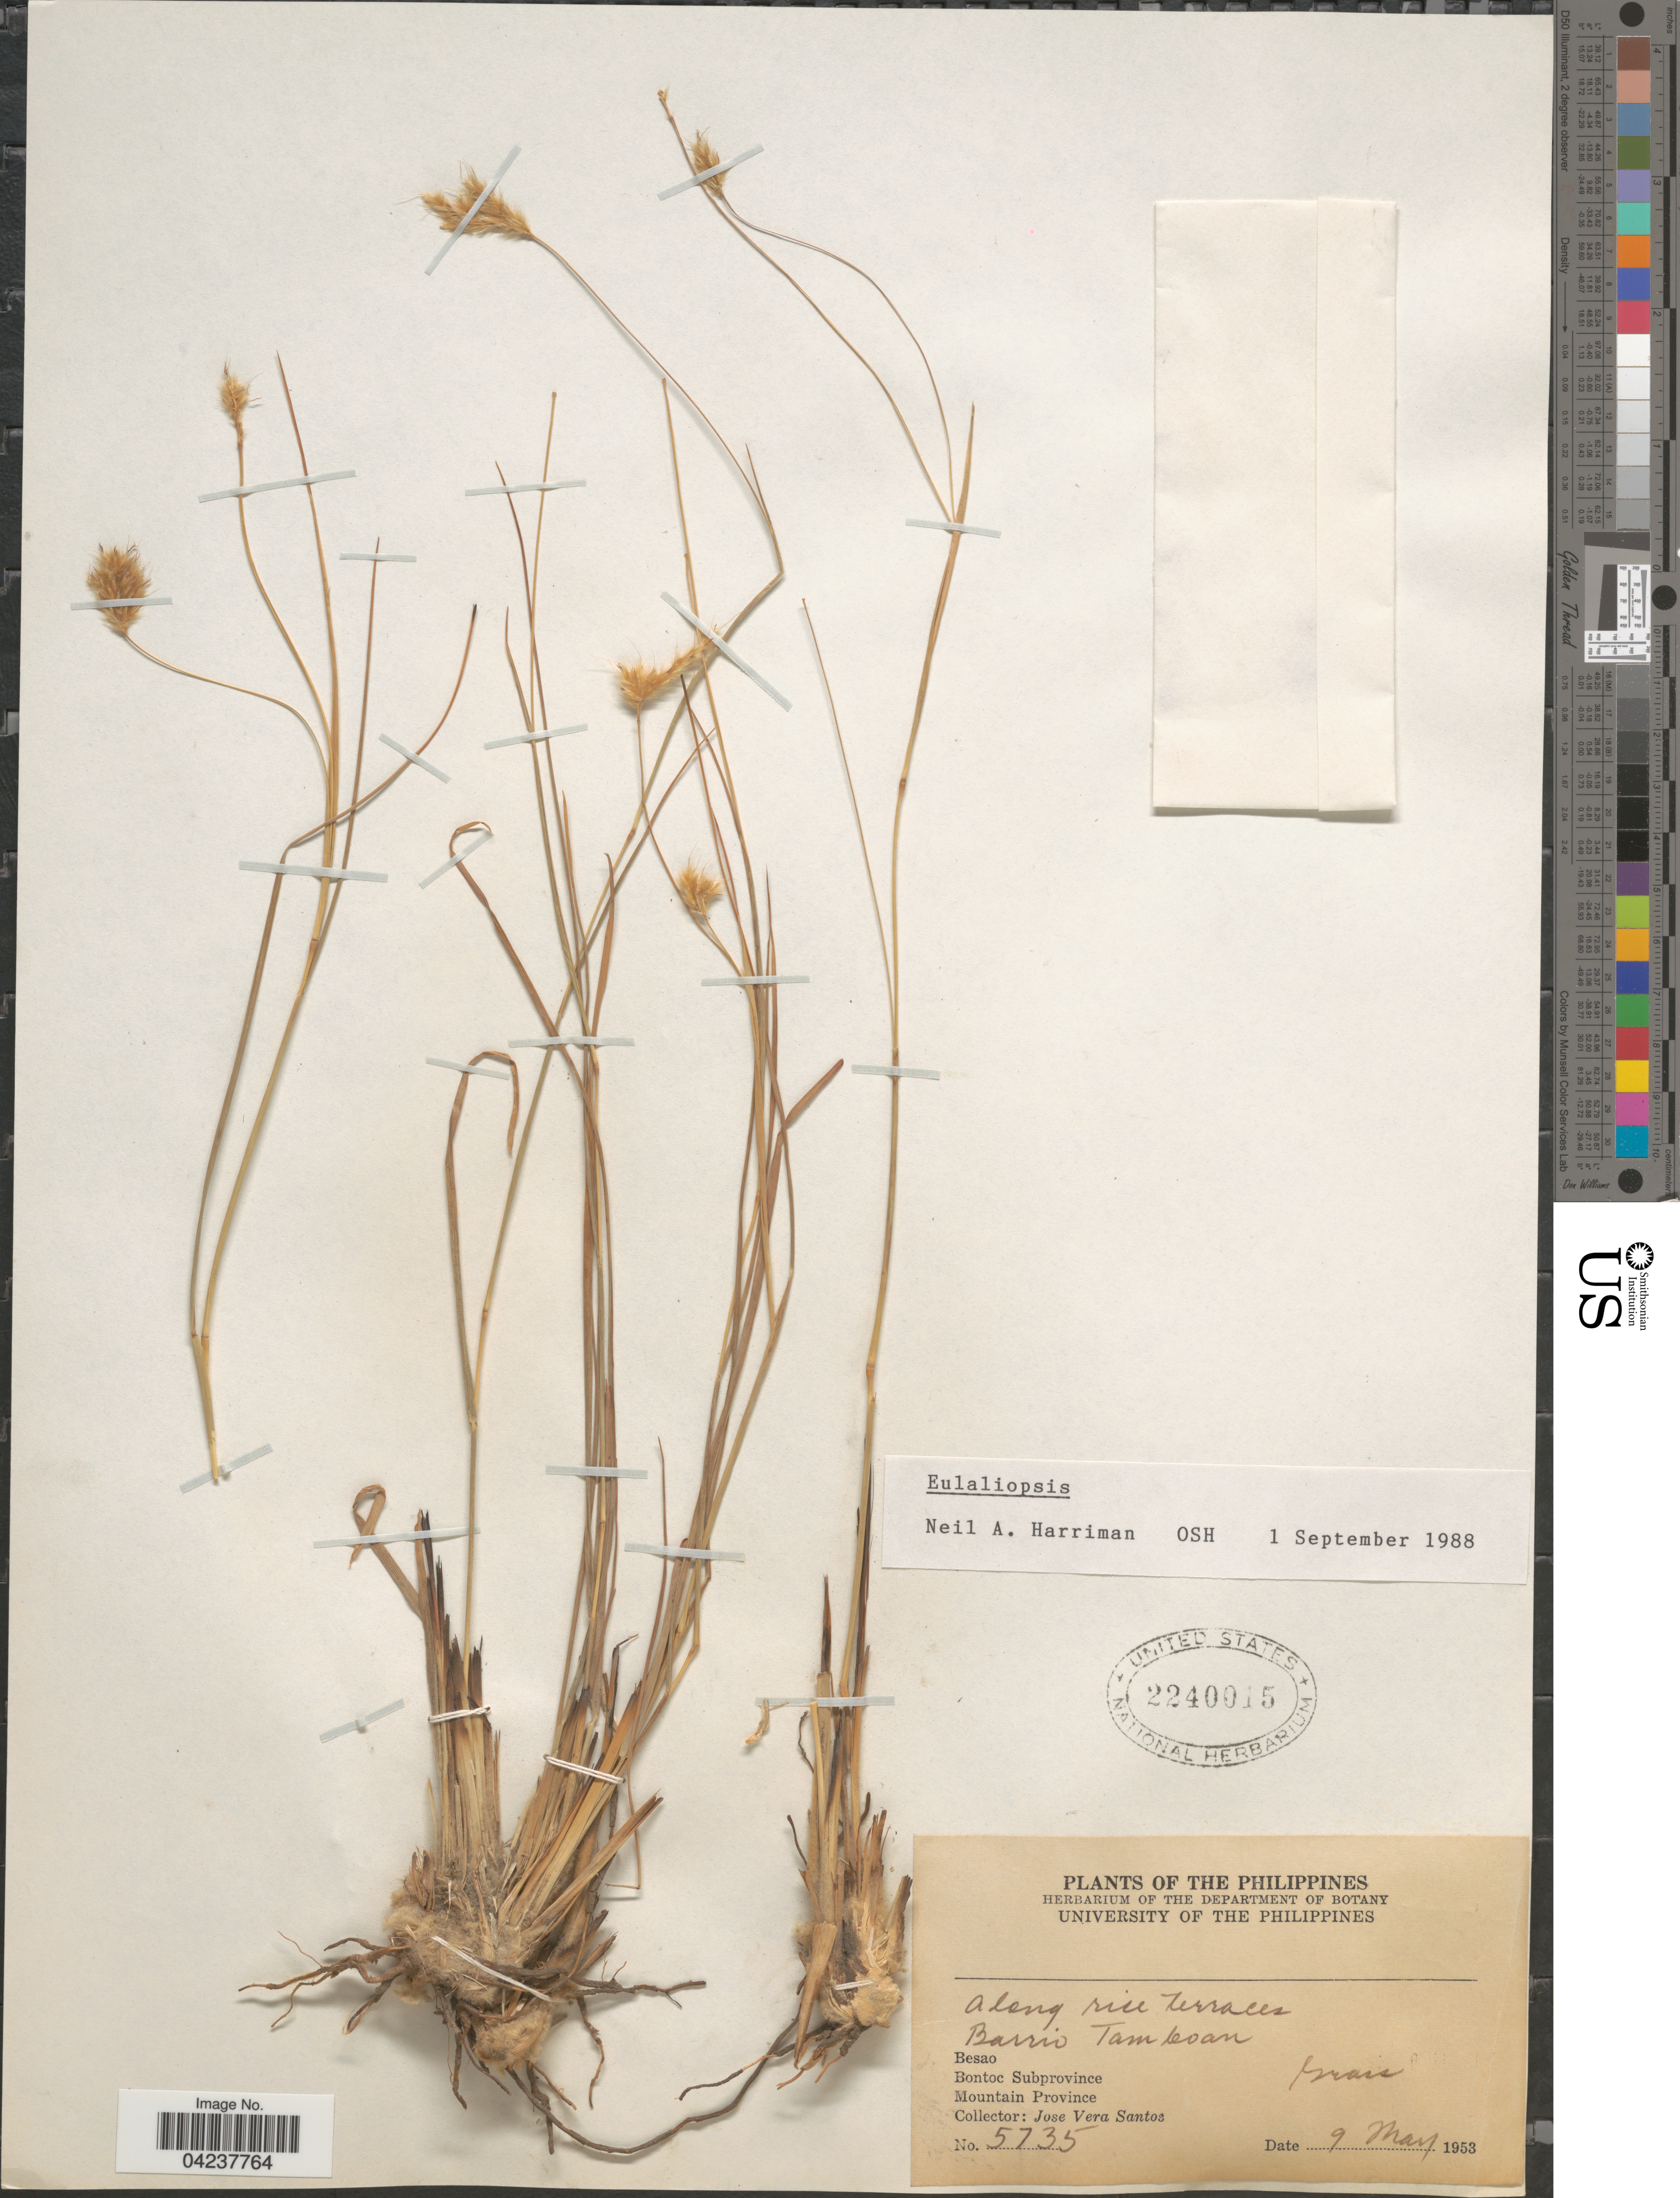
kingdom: Plantae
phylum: Tracheophyta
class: Liliopsida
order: Poales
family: Poaceae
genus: Eulaliopsis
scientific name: Eulaliopsis sp.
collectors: J. Santos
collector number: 5735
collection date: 1953-05-09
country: Philippines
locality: Along rice terraces. Barrio Tamboan. Besao. Bontoc Subprovince. Mountain Province.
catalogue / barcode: US 2240015